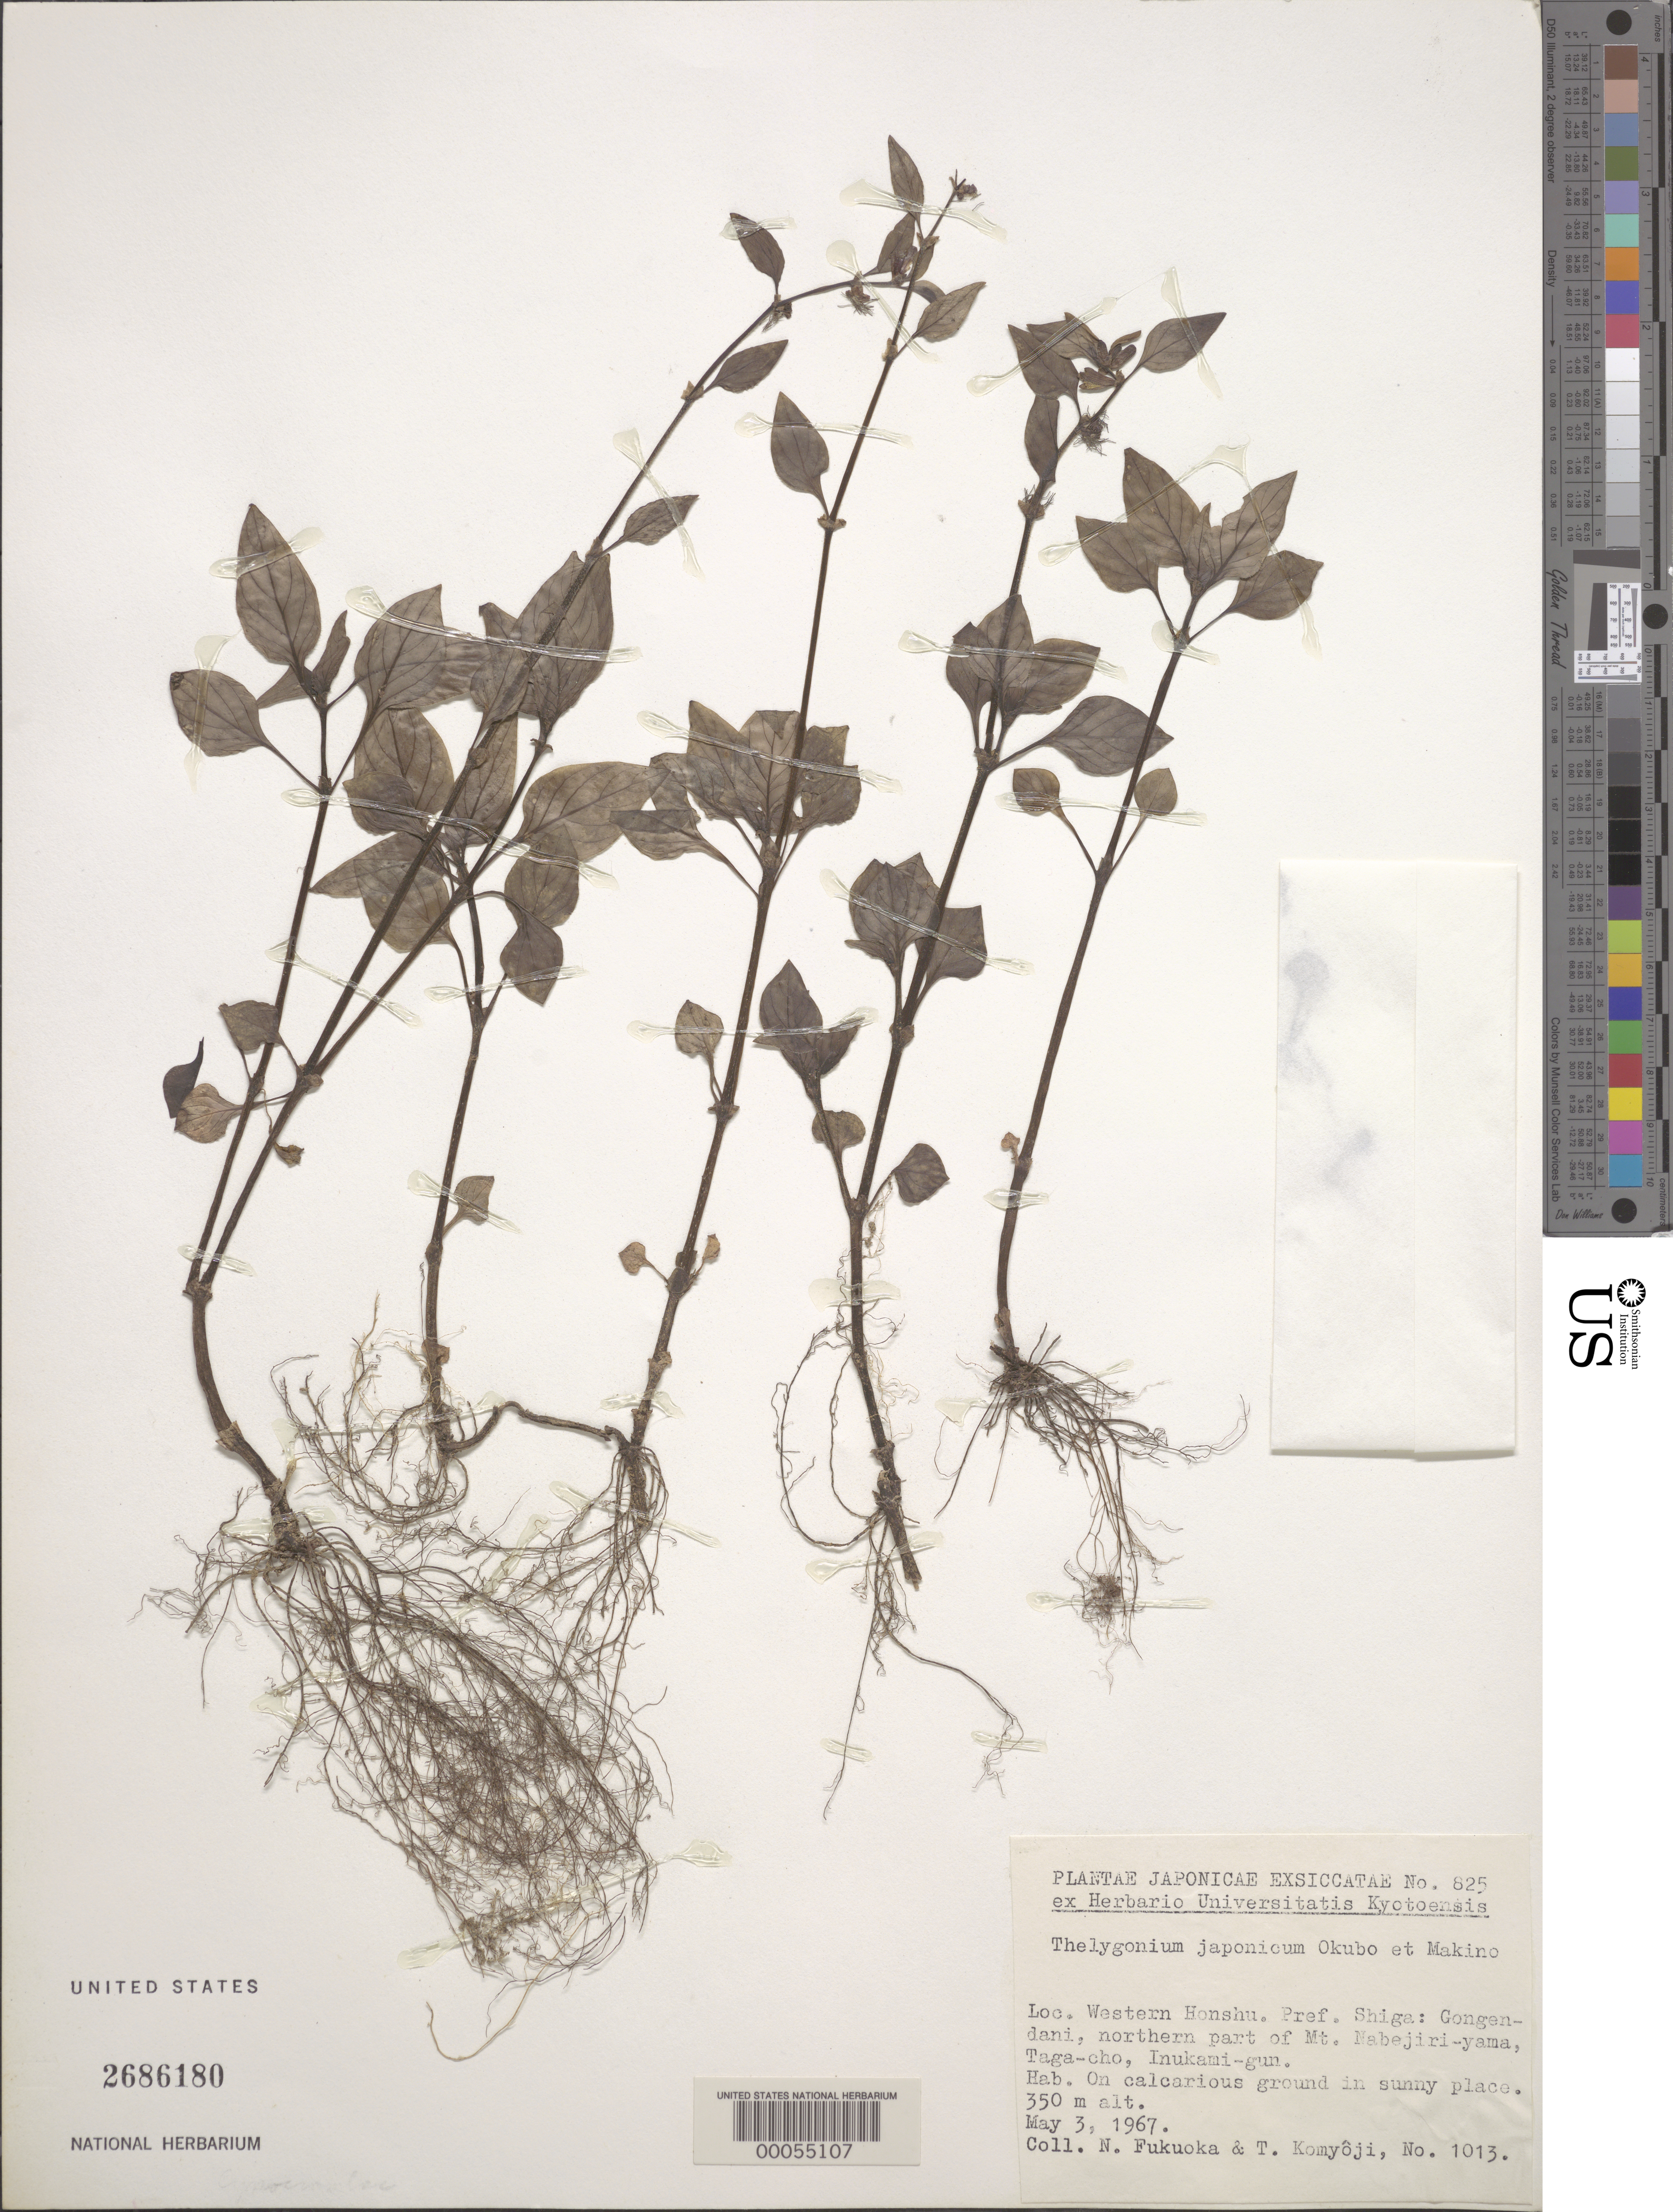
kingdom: Plantae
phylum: Tracheophyta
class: Magnoliopsida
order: Gentianales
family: Rubiaceae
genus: Theligonum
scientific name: Theligonum japonicum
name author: Ôkubo & Makino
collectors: N. Fukuoka & T. Komyoji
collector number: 1013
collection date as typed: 03 May 1967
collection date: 1967-05-03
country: Japan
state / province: Siga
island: Honshu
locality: Gongendani, northern part of mt. nabejiri-yama, taga-cho, inukami-gun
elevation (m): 350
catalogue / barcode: US 2686180